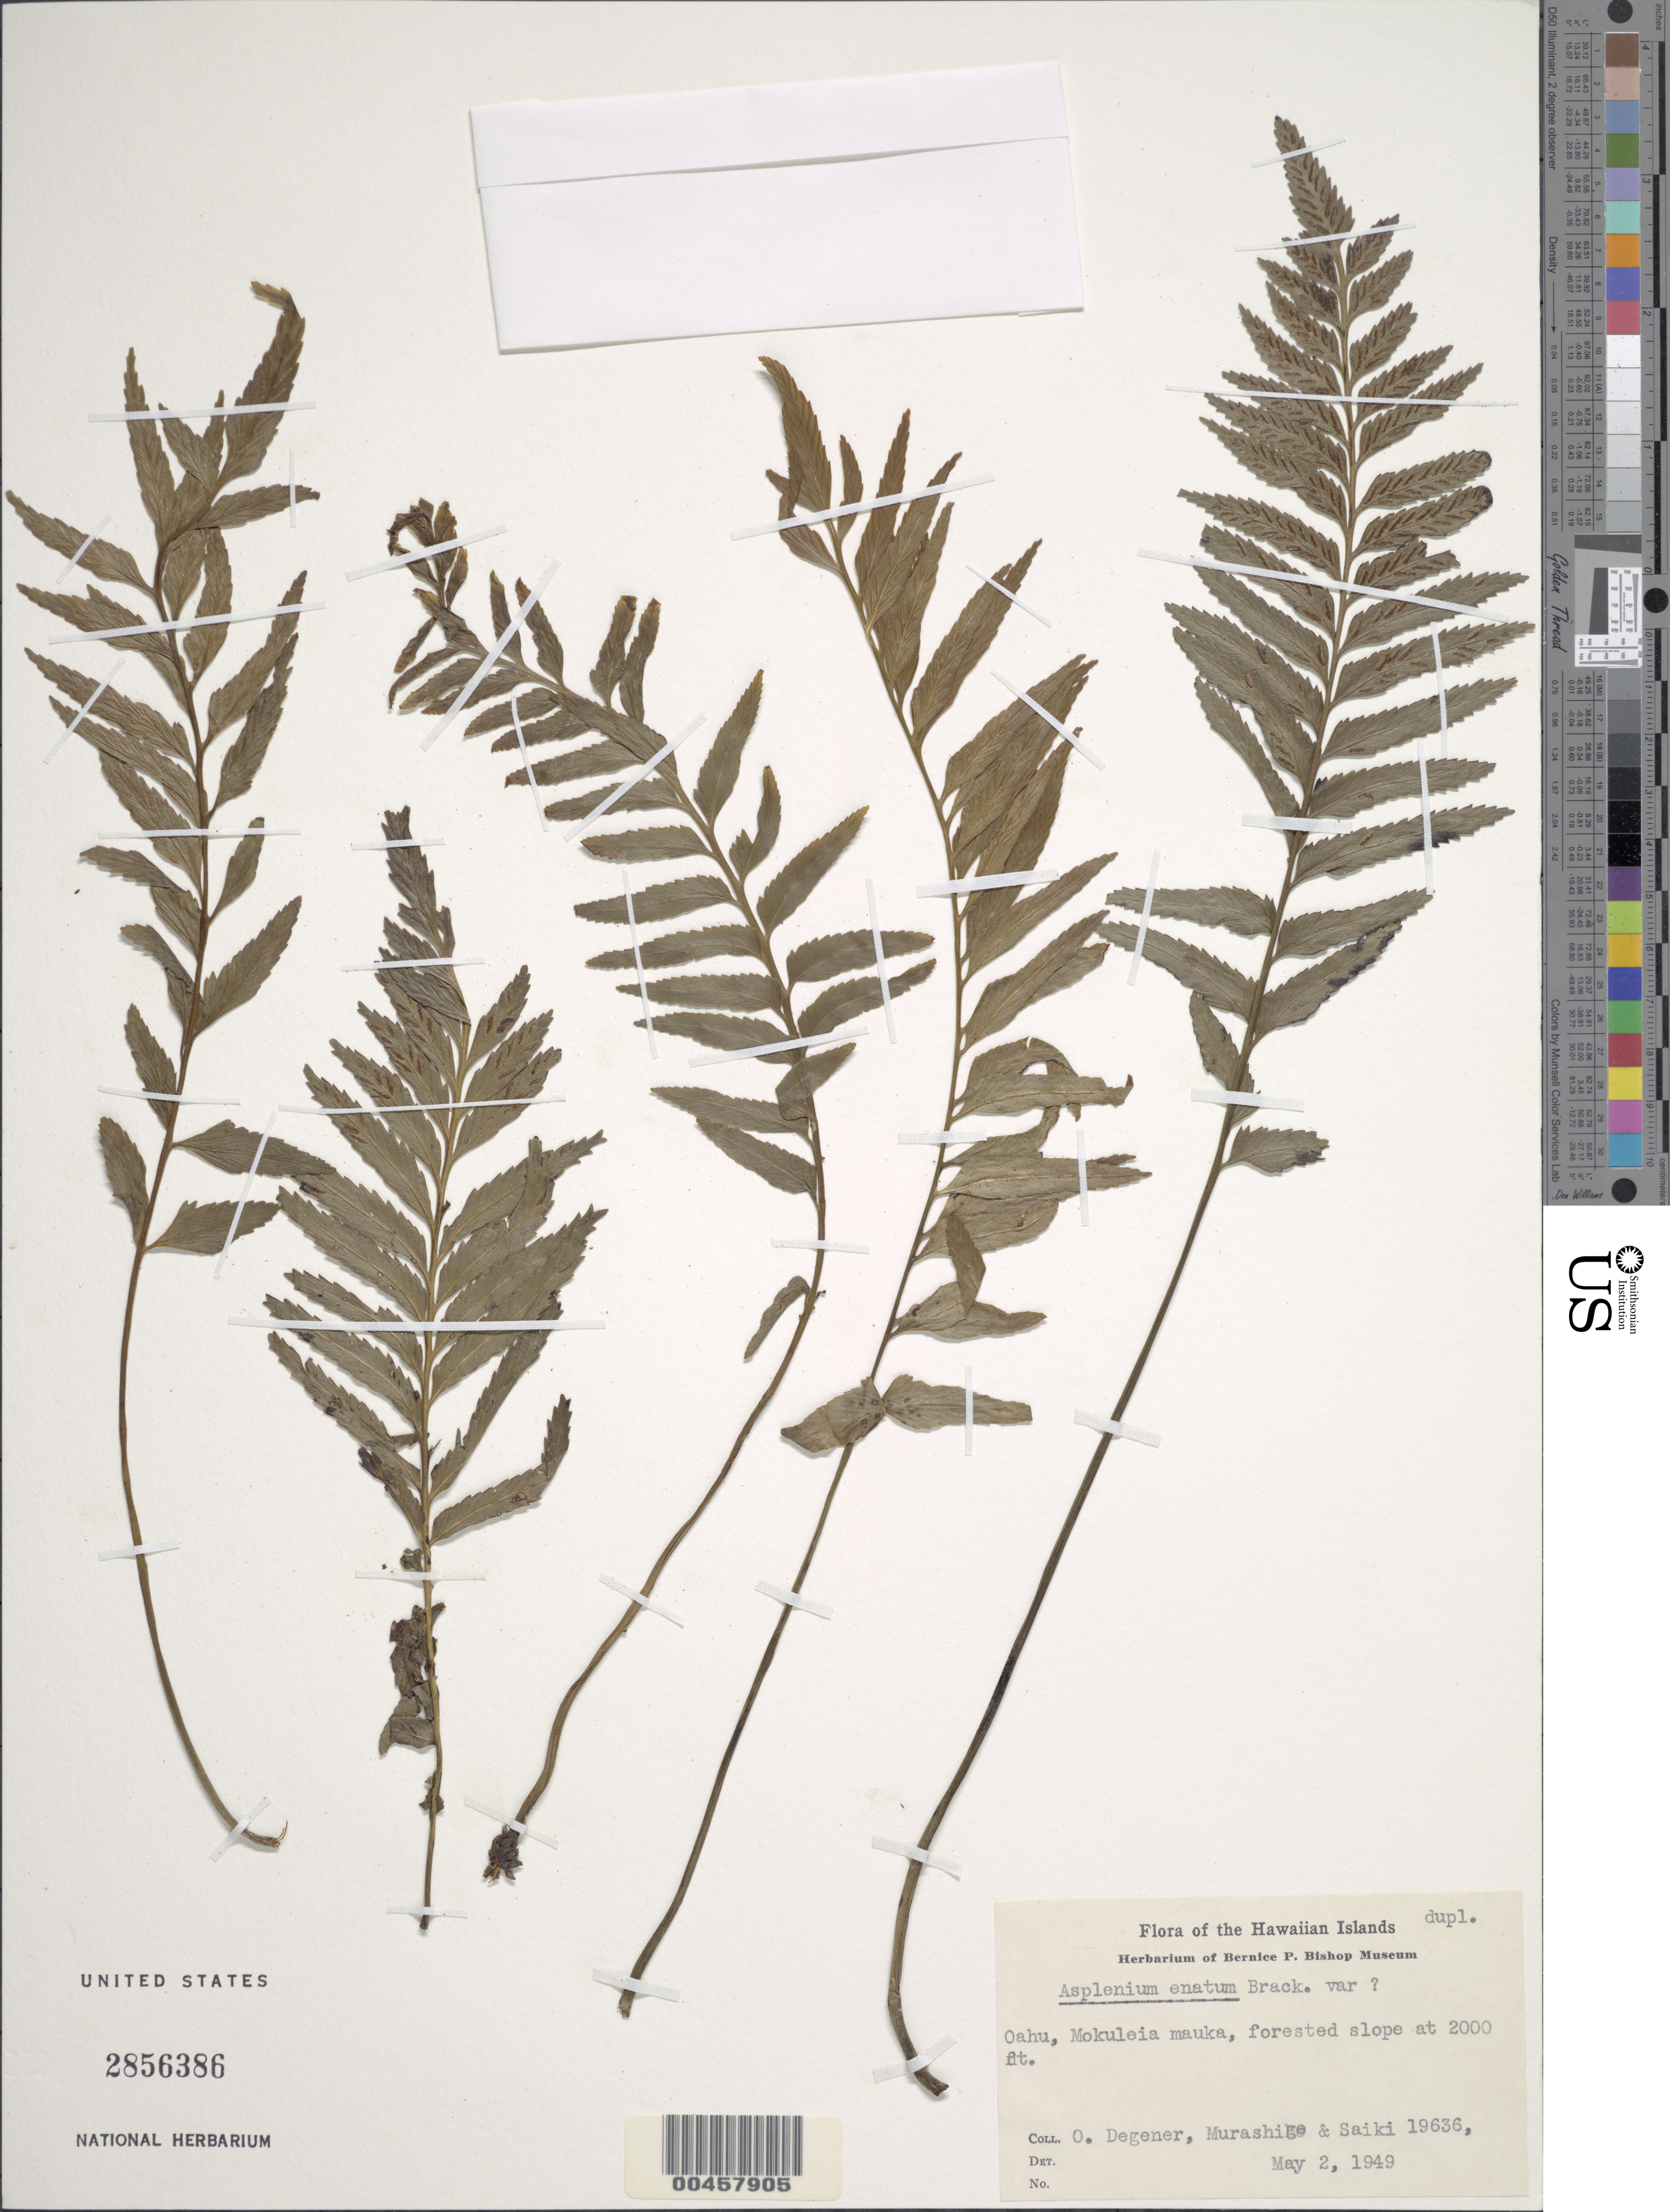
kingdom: Plantae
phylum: Tracheophyta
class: Polypodiopsida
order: Polypodiales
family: Aspleniaceae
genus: Asplenium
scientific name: Asplenium kaulfussii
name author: Schltdl.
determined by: Wagner, W. L., (BOT), Smithsonian Institution - National Museum of Natural History (UNITED STATES)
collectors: O. Degener, Murashige & Saiki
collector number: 19636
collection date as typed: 2 May 1949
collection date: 1949-05-02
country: United States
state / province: Hawaii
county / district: Honolulu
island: Oahu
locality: Oahu, Mokuleia mauka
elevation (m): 610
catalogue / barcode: US 2856386